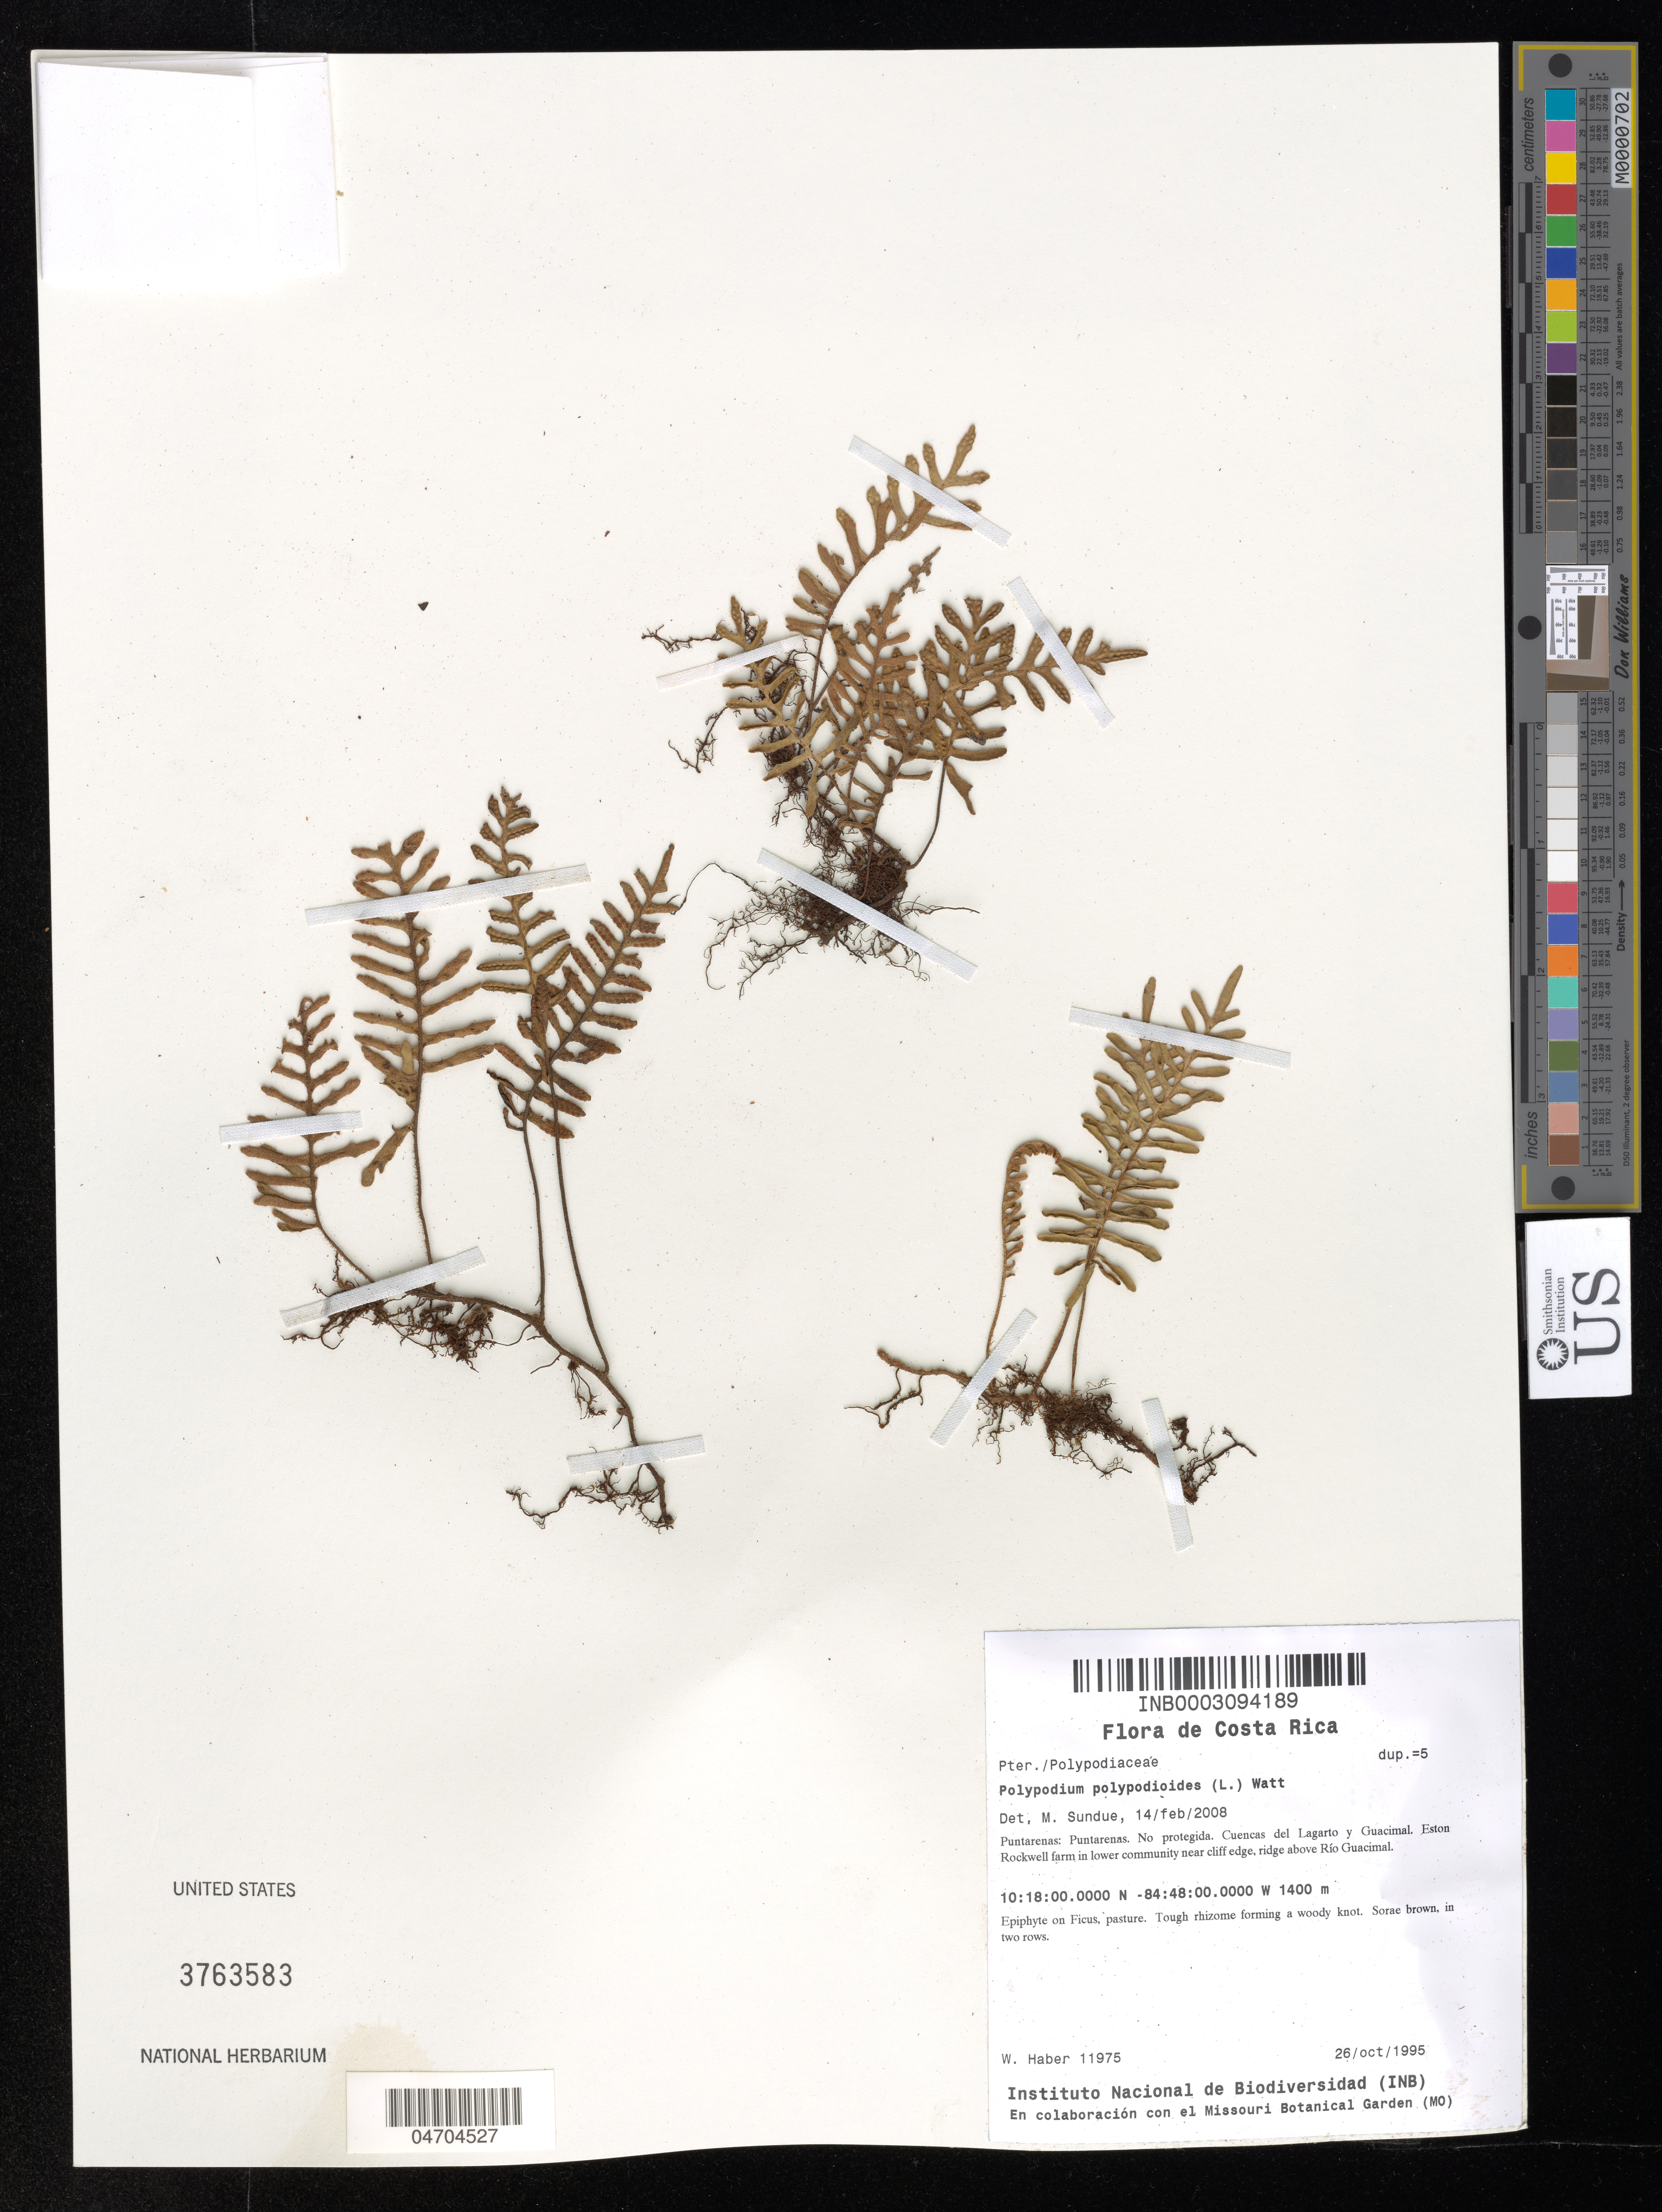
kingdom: Plantae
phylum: Tracheophyta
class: Polypodiopsida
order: Polypodiales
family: Polypodiaceae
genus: Polypodium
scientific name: Polypodium polypodioides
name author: (L.) Watt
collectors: W. Haber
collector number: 11975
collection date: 1995-10-26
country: Costa Rica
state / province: Puntarenas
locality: Puntarenas. No protegida. Cuencas del Lagarto y Guacimal. Eston Rockwell farm in lower community near cliff edge, ridge above Río Guacimal.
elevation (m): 1400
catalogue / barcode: US 3763583